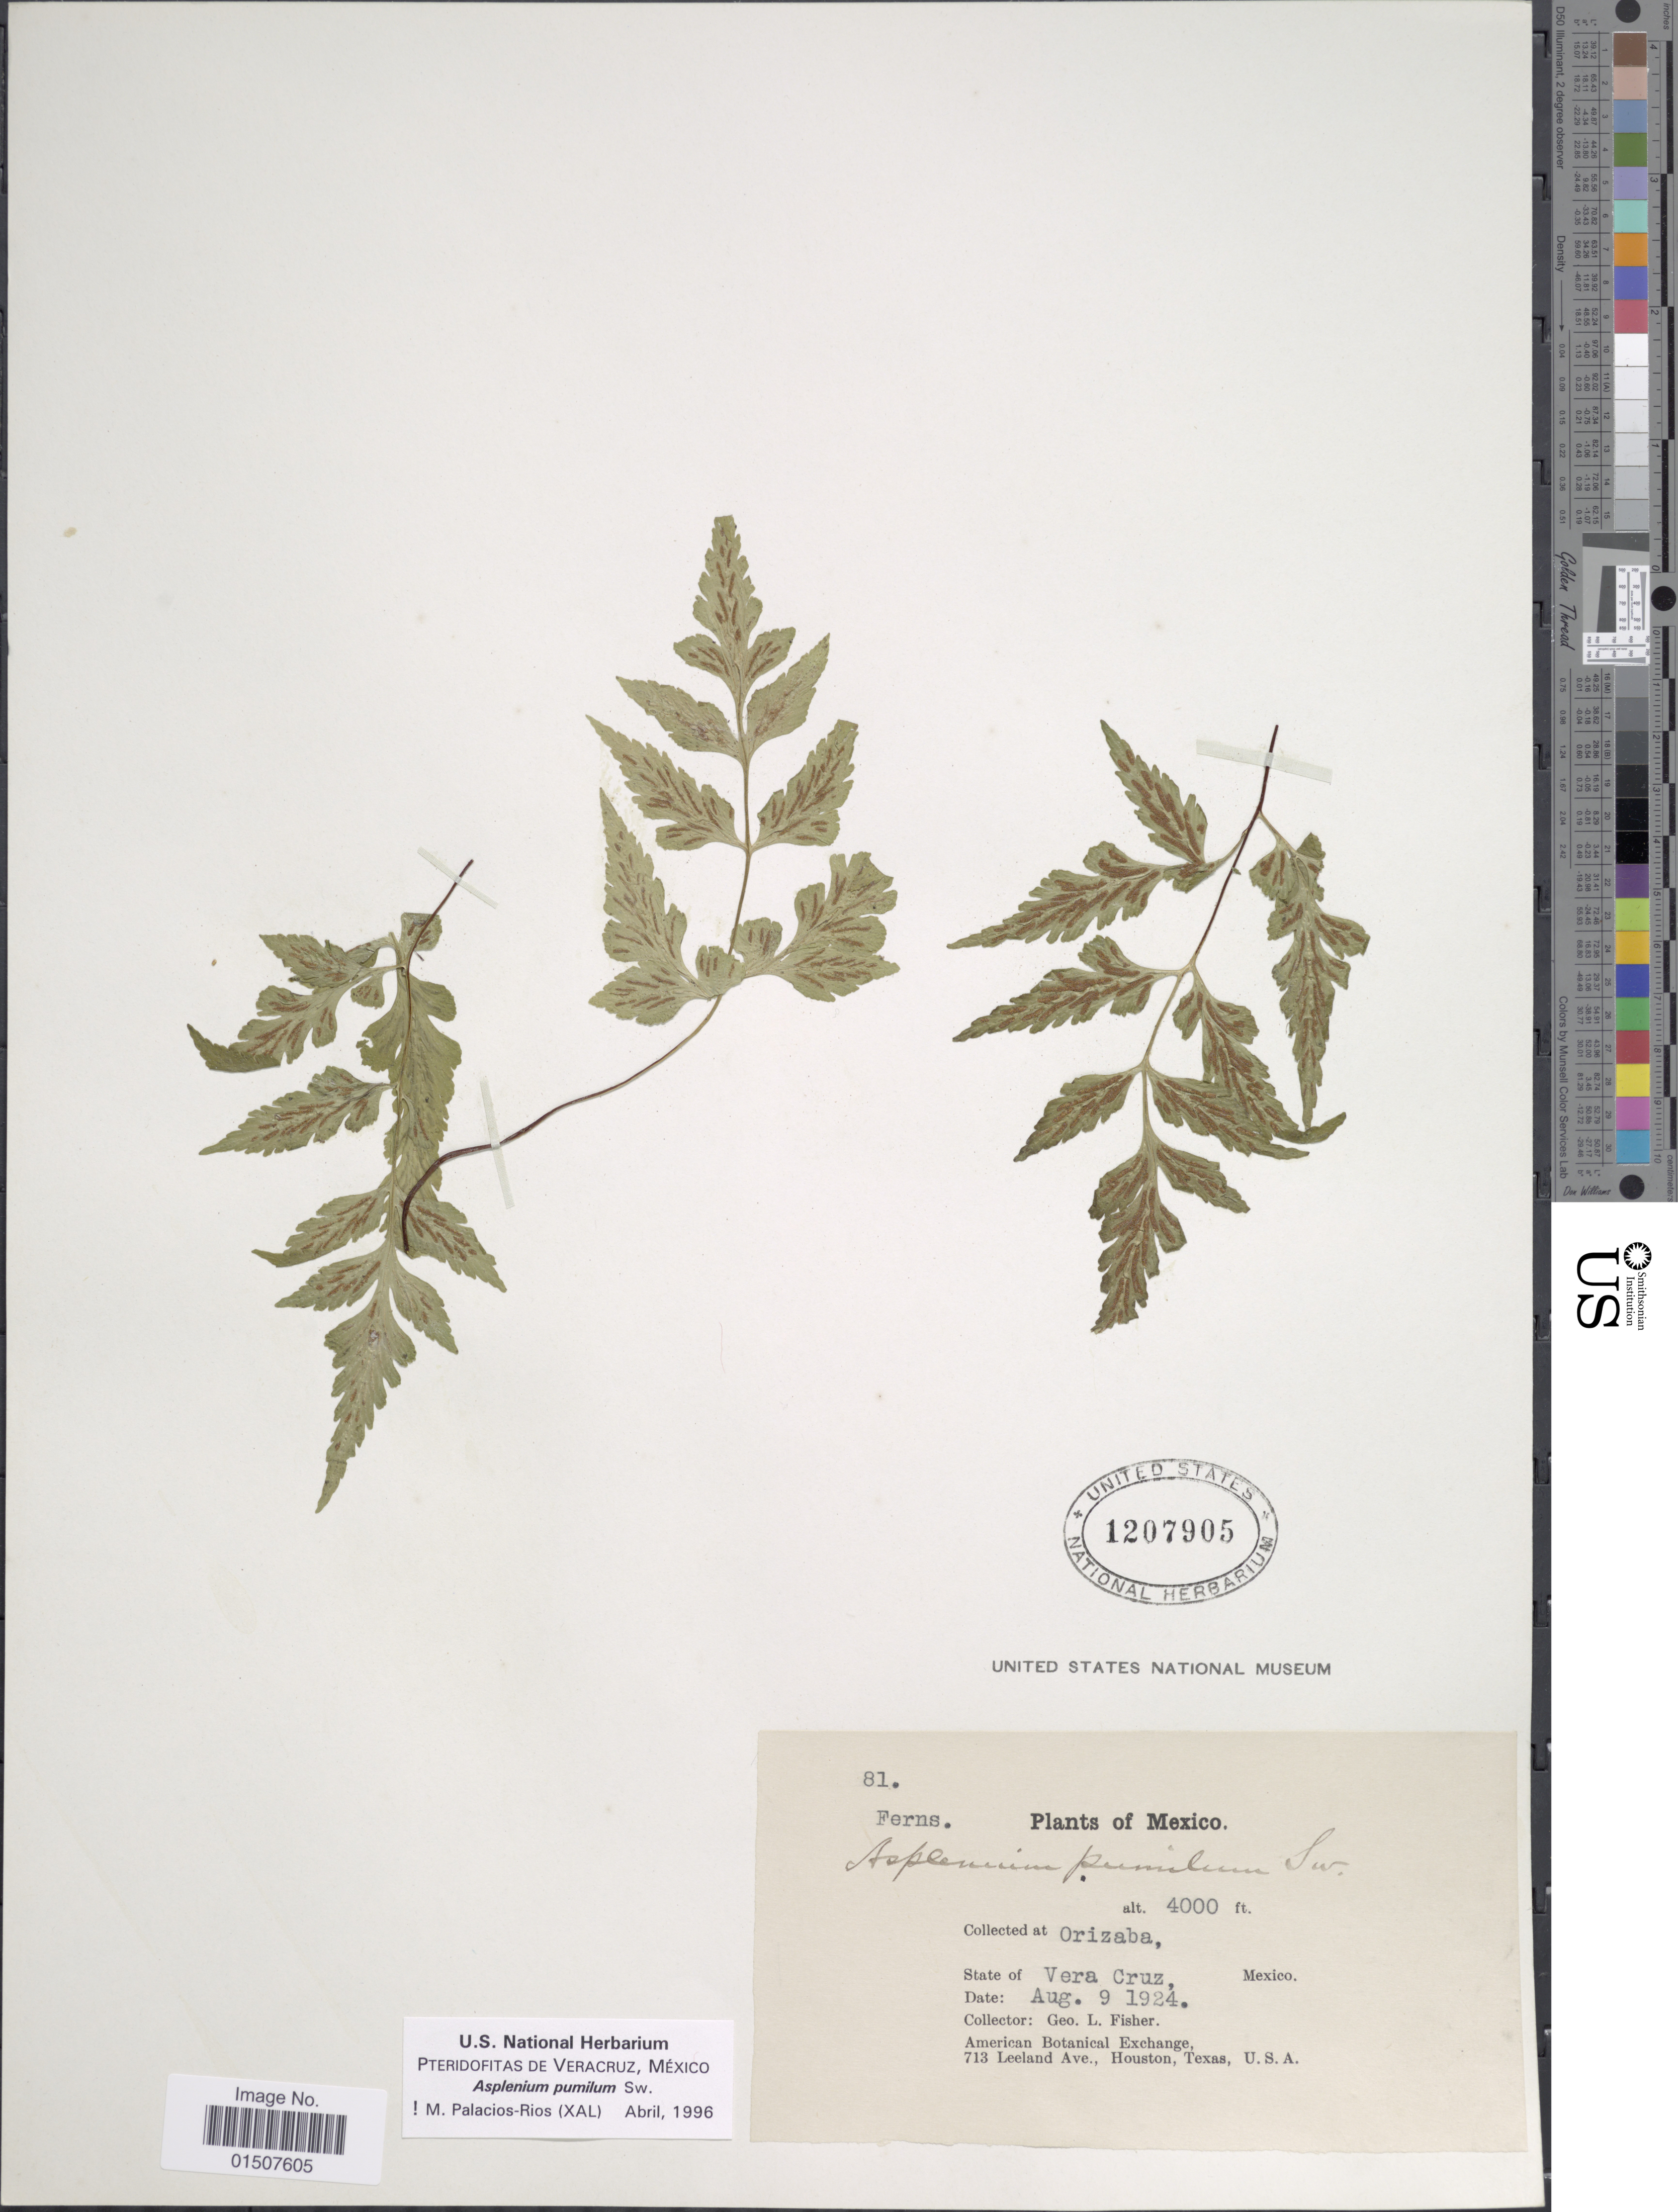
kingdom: Plantae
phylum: Tracheophyta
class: Polypodiopsida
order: Polypodiales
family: Aspleniaceae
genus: Asplenium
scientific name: Asplenium pumilum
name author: Sw.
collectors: G. L. Fisher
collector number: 81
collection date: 1924-08-09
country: Mexico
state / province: Veracruz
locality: Orizaba, Vera Cruz, Mexico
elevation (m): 1219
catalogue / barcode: US 1207905